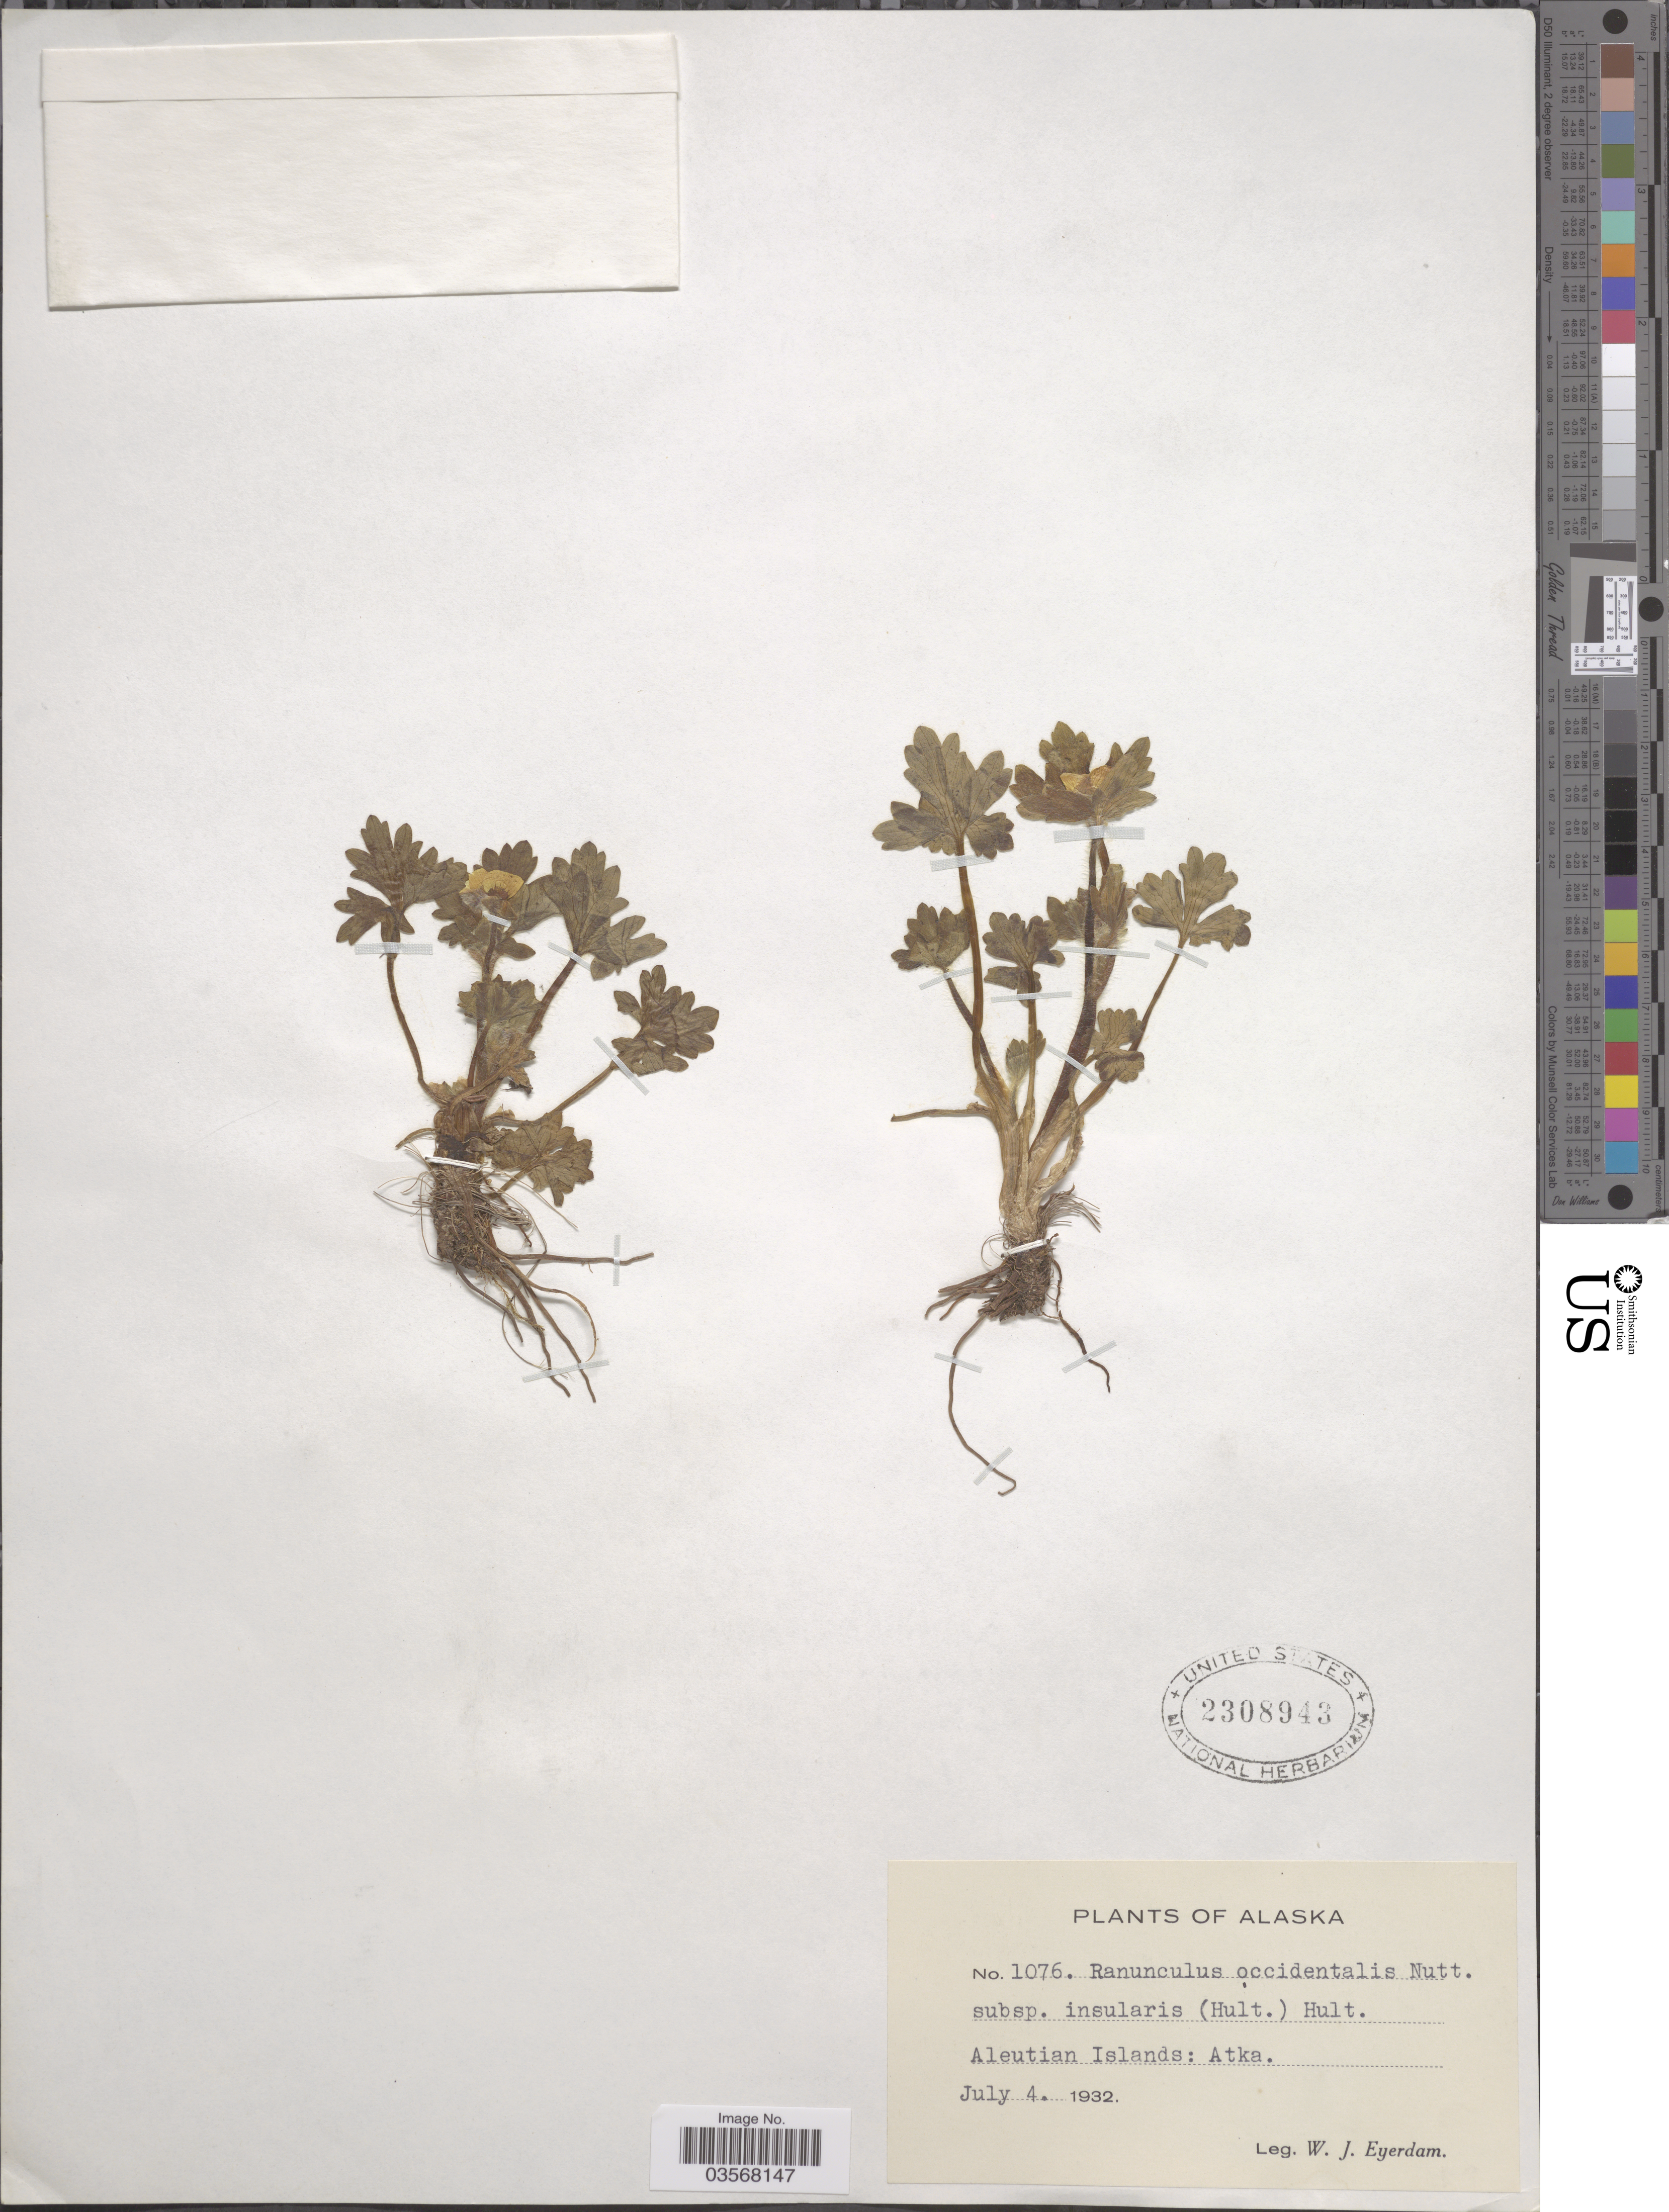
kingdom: Plantae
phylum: Tracheophyta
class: Magnoliopsida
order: Ranunculales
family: Ranunculaceae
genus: Ranunculus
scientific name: Ranunculus occidentalis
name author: Nutt.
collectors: W. J. Eyerdam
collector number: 1076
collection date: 1932-07-04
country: United States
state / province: Alaska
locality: Aleutian Islands: Atka.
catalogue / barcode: US 2308943